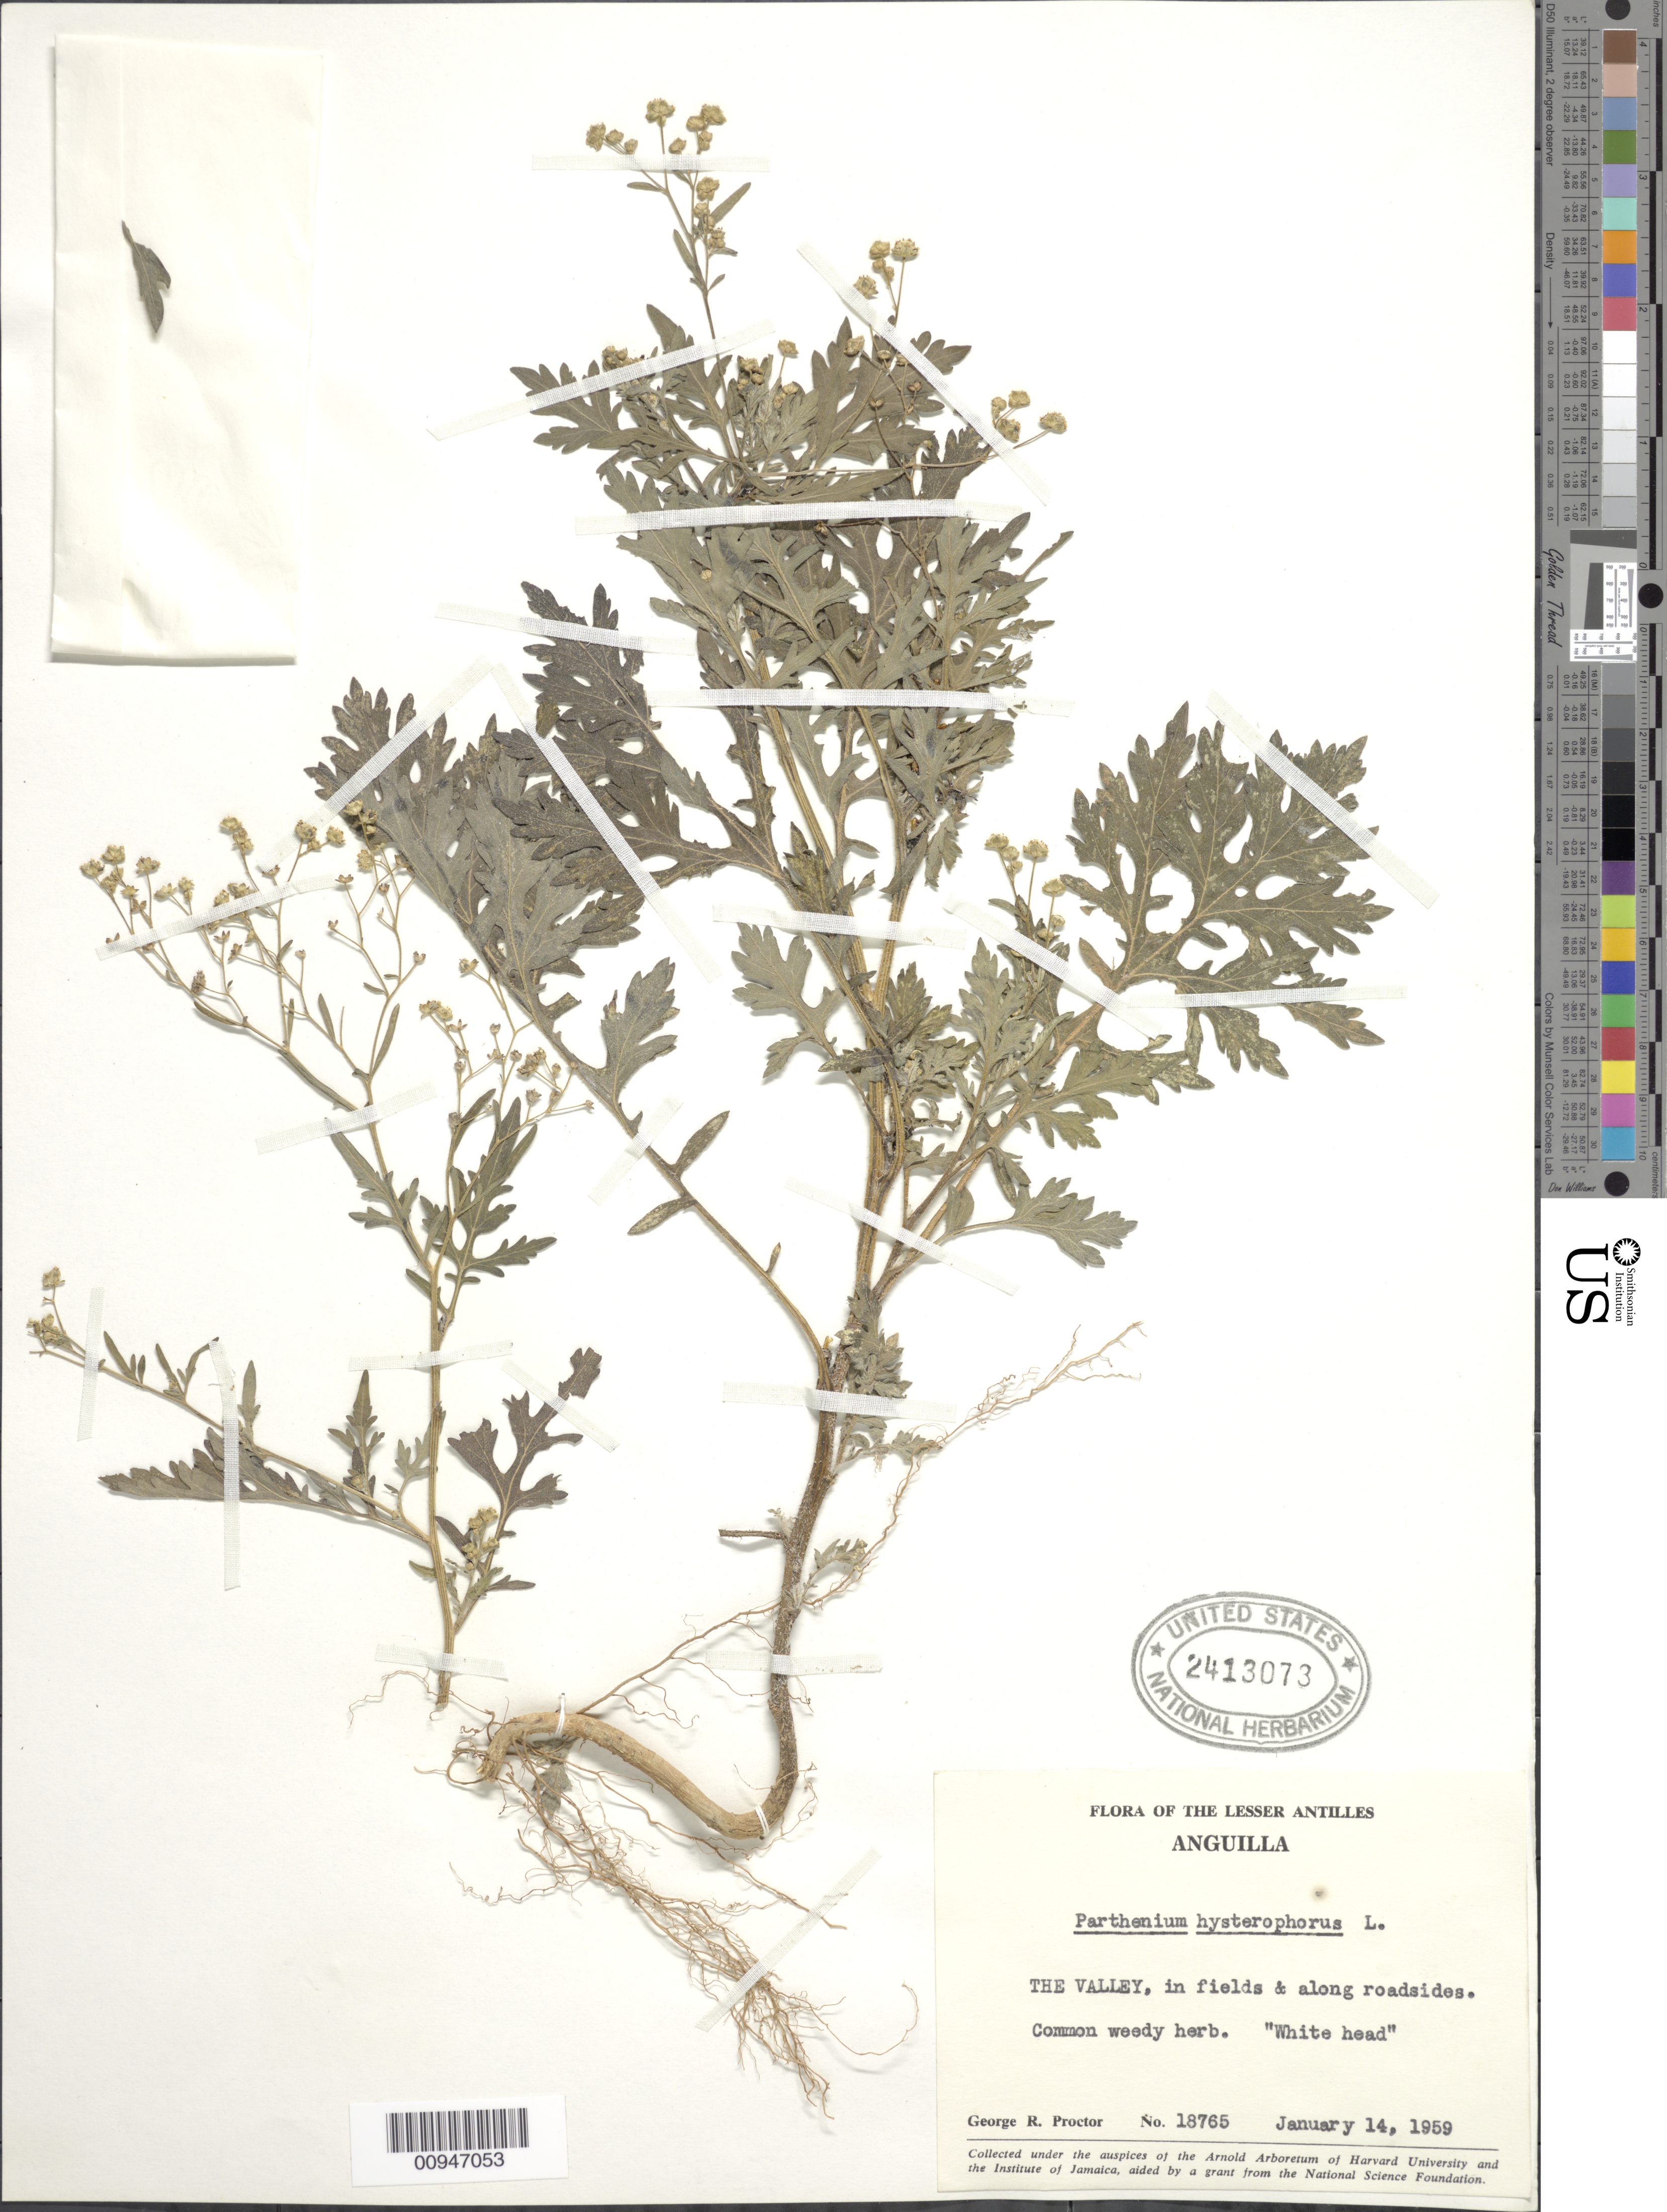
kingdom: Plantae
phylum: Tracheophyta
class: Magnoliopsida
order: Asterales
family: Asteraceae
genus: Parthenium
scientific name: Parthenium hysterophorus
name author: L.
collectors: G. R. Proctor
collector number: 18765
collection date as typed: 14 Jan 1959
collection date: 1959-01-14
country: Anguilla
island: Anguilla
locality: The Valley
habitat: In fields and along roadsides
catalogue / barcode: US 2413073